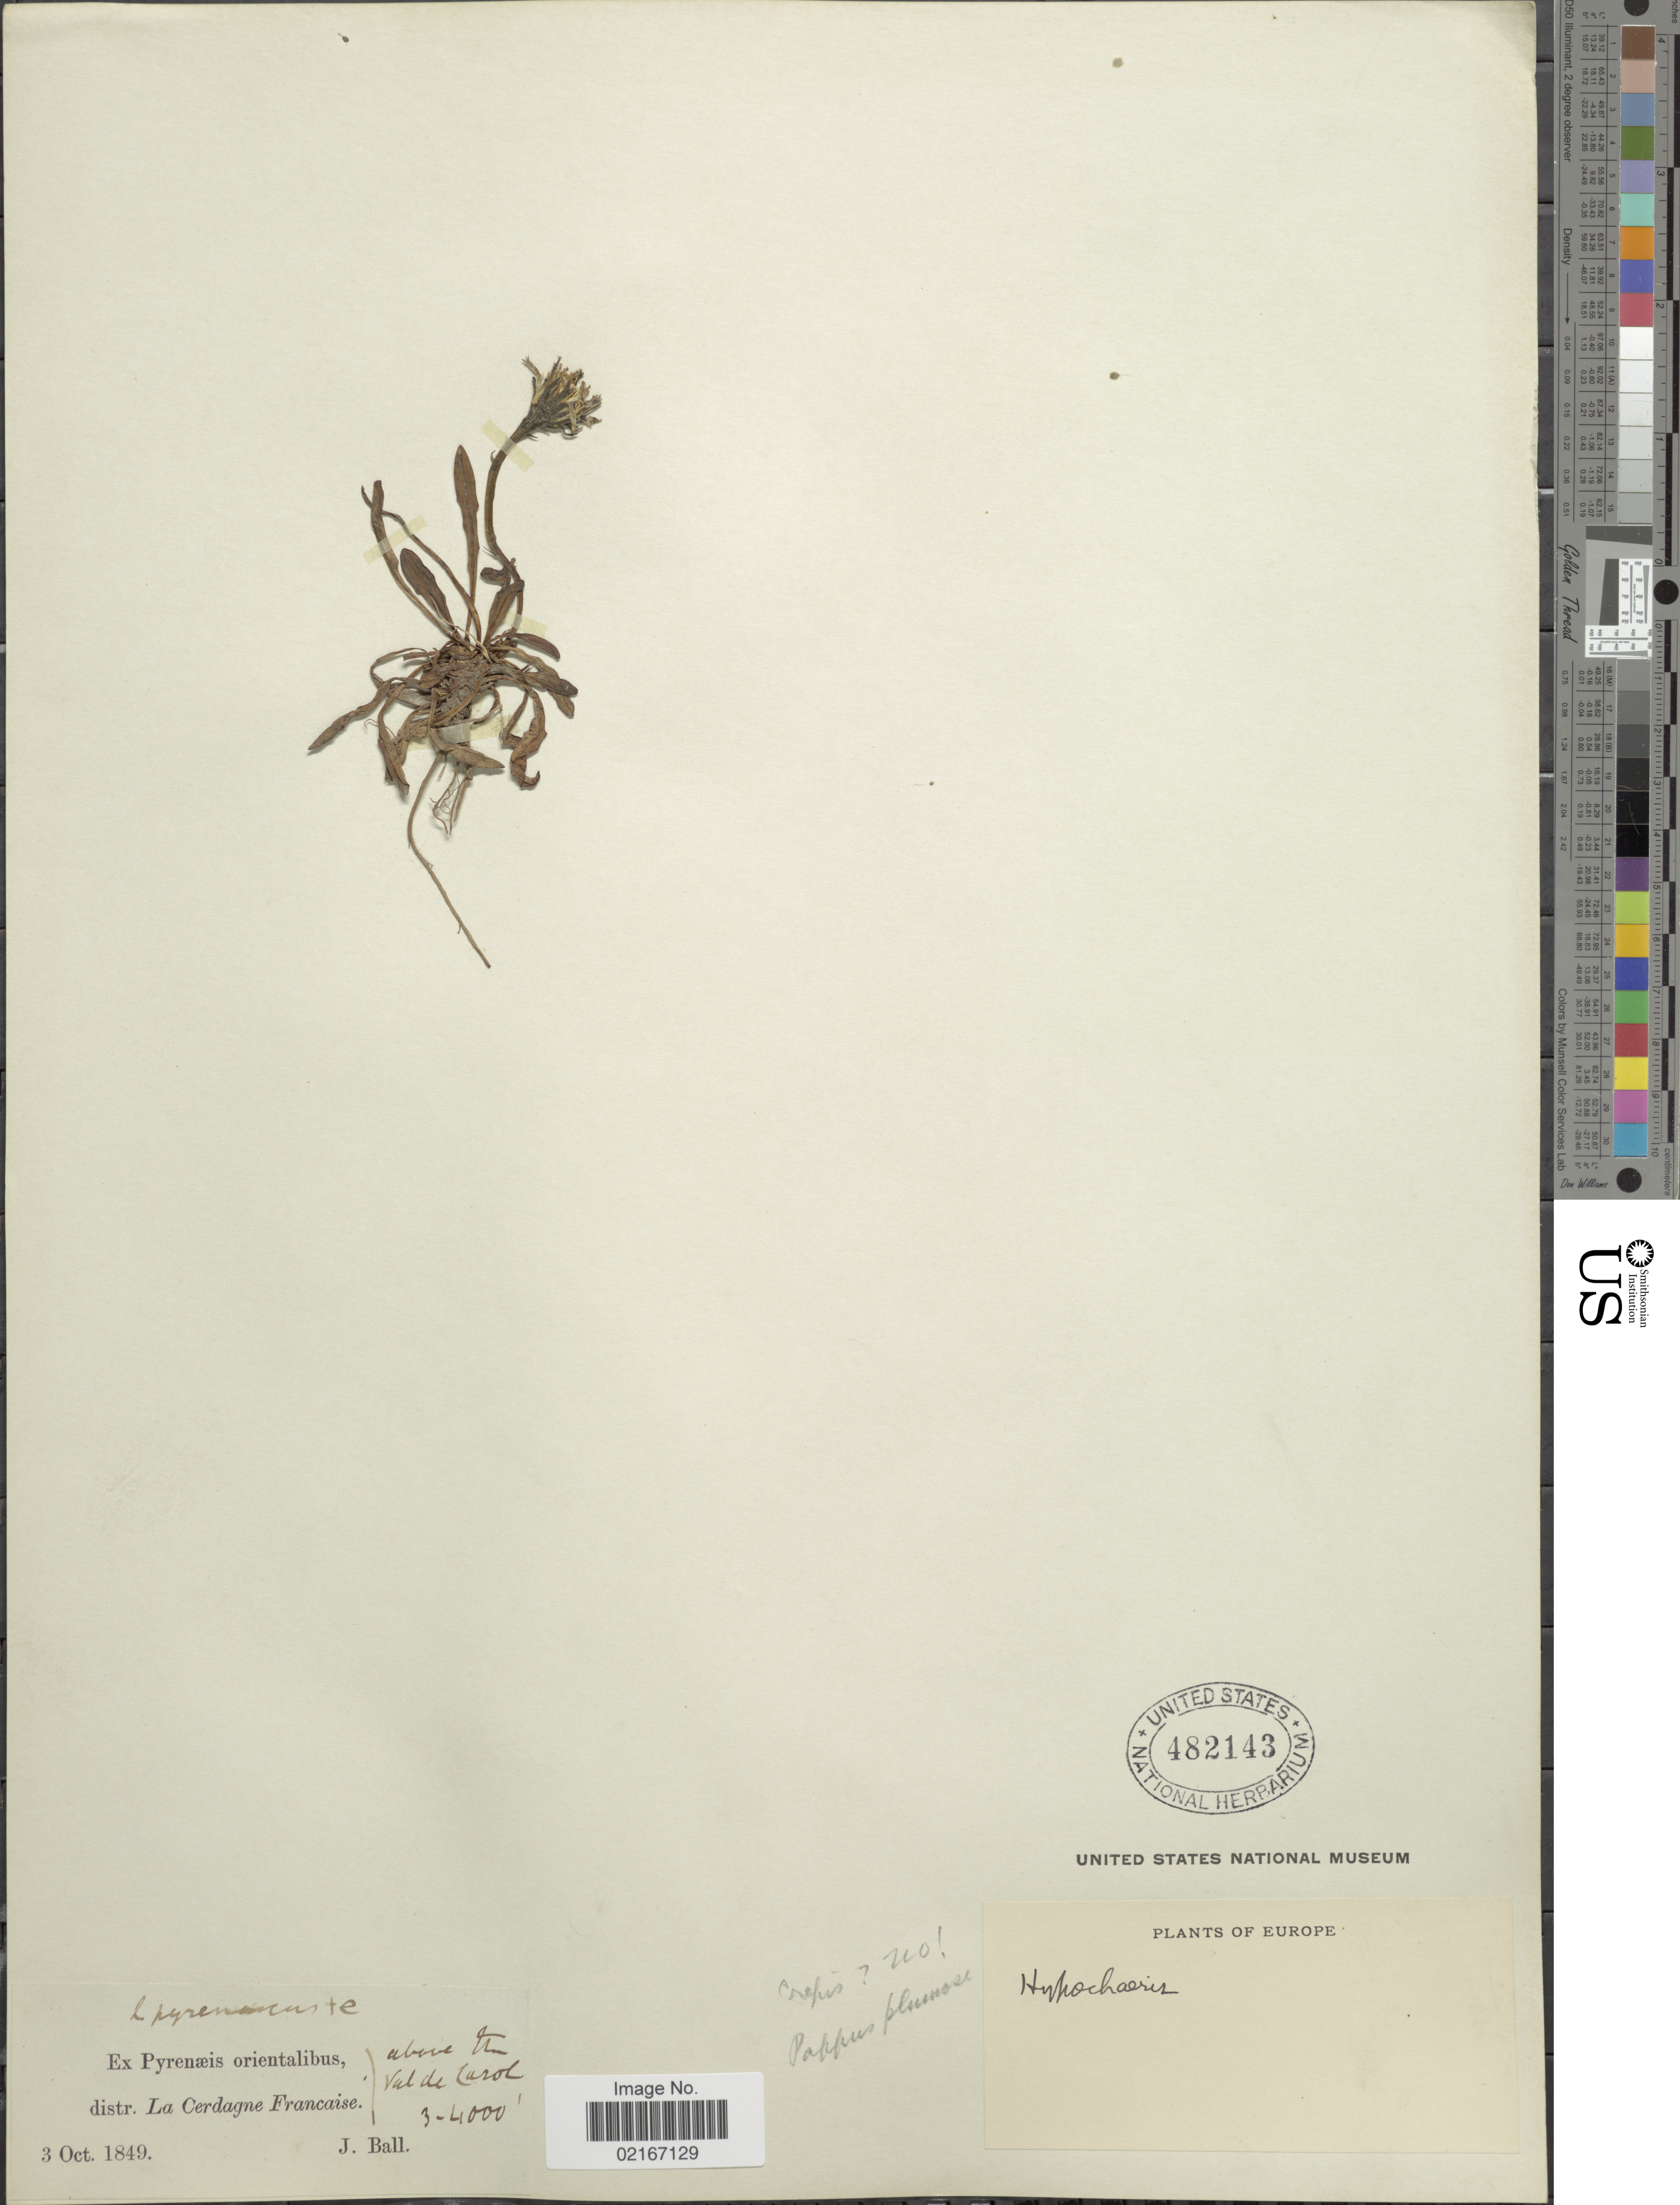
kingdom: Plantae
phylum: Tracheophyta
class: Magnoliopsida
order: Asterales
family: Asteraceae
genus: Hypochaeris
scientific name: Hypochaeris sp.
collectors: J. Ball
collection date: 1849-10-03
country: France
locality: Distr. La Cerdagne Francaise, above the Val de Carol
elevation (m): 914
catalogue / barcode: US 482143